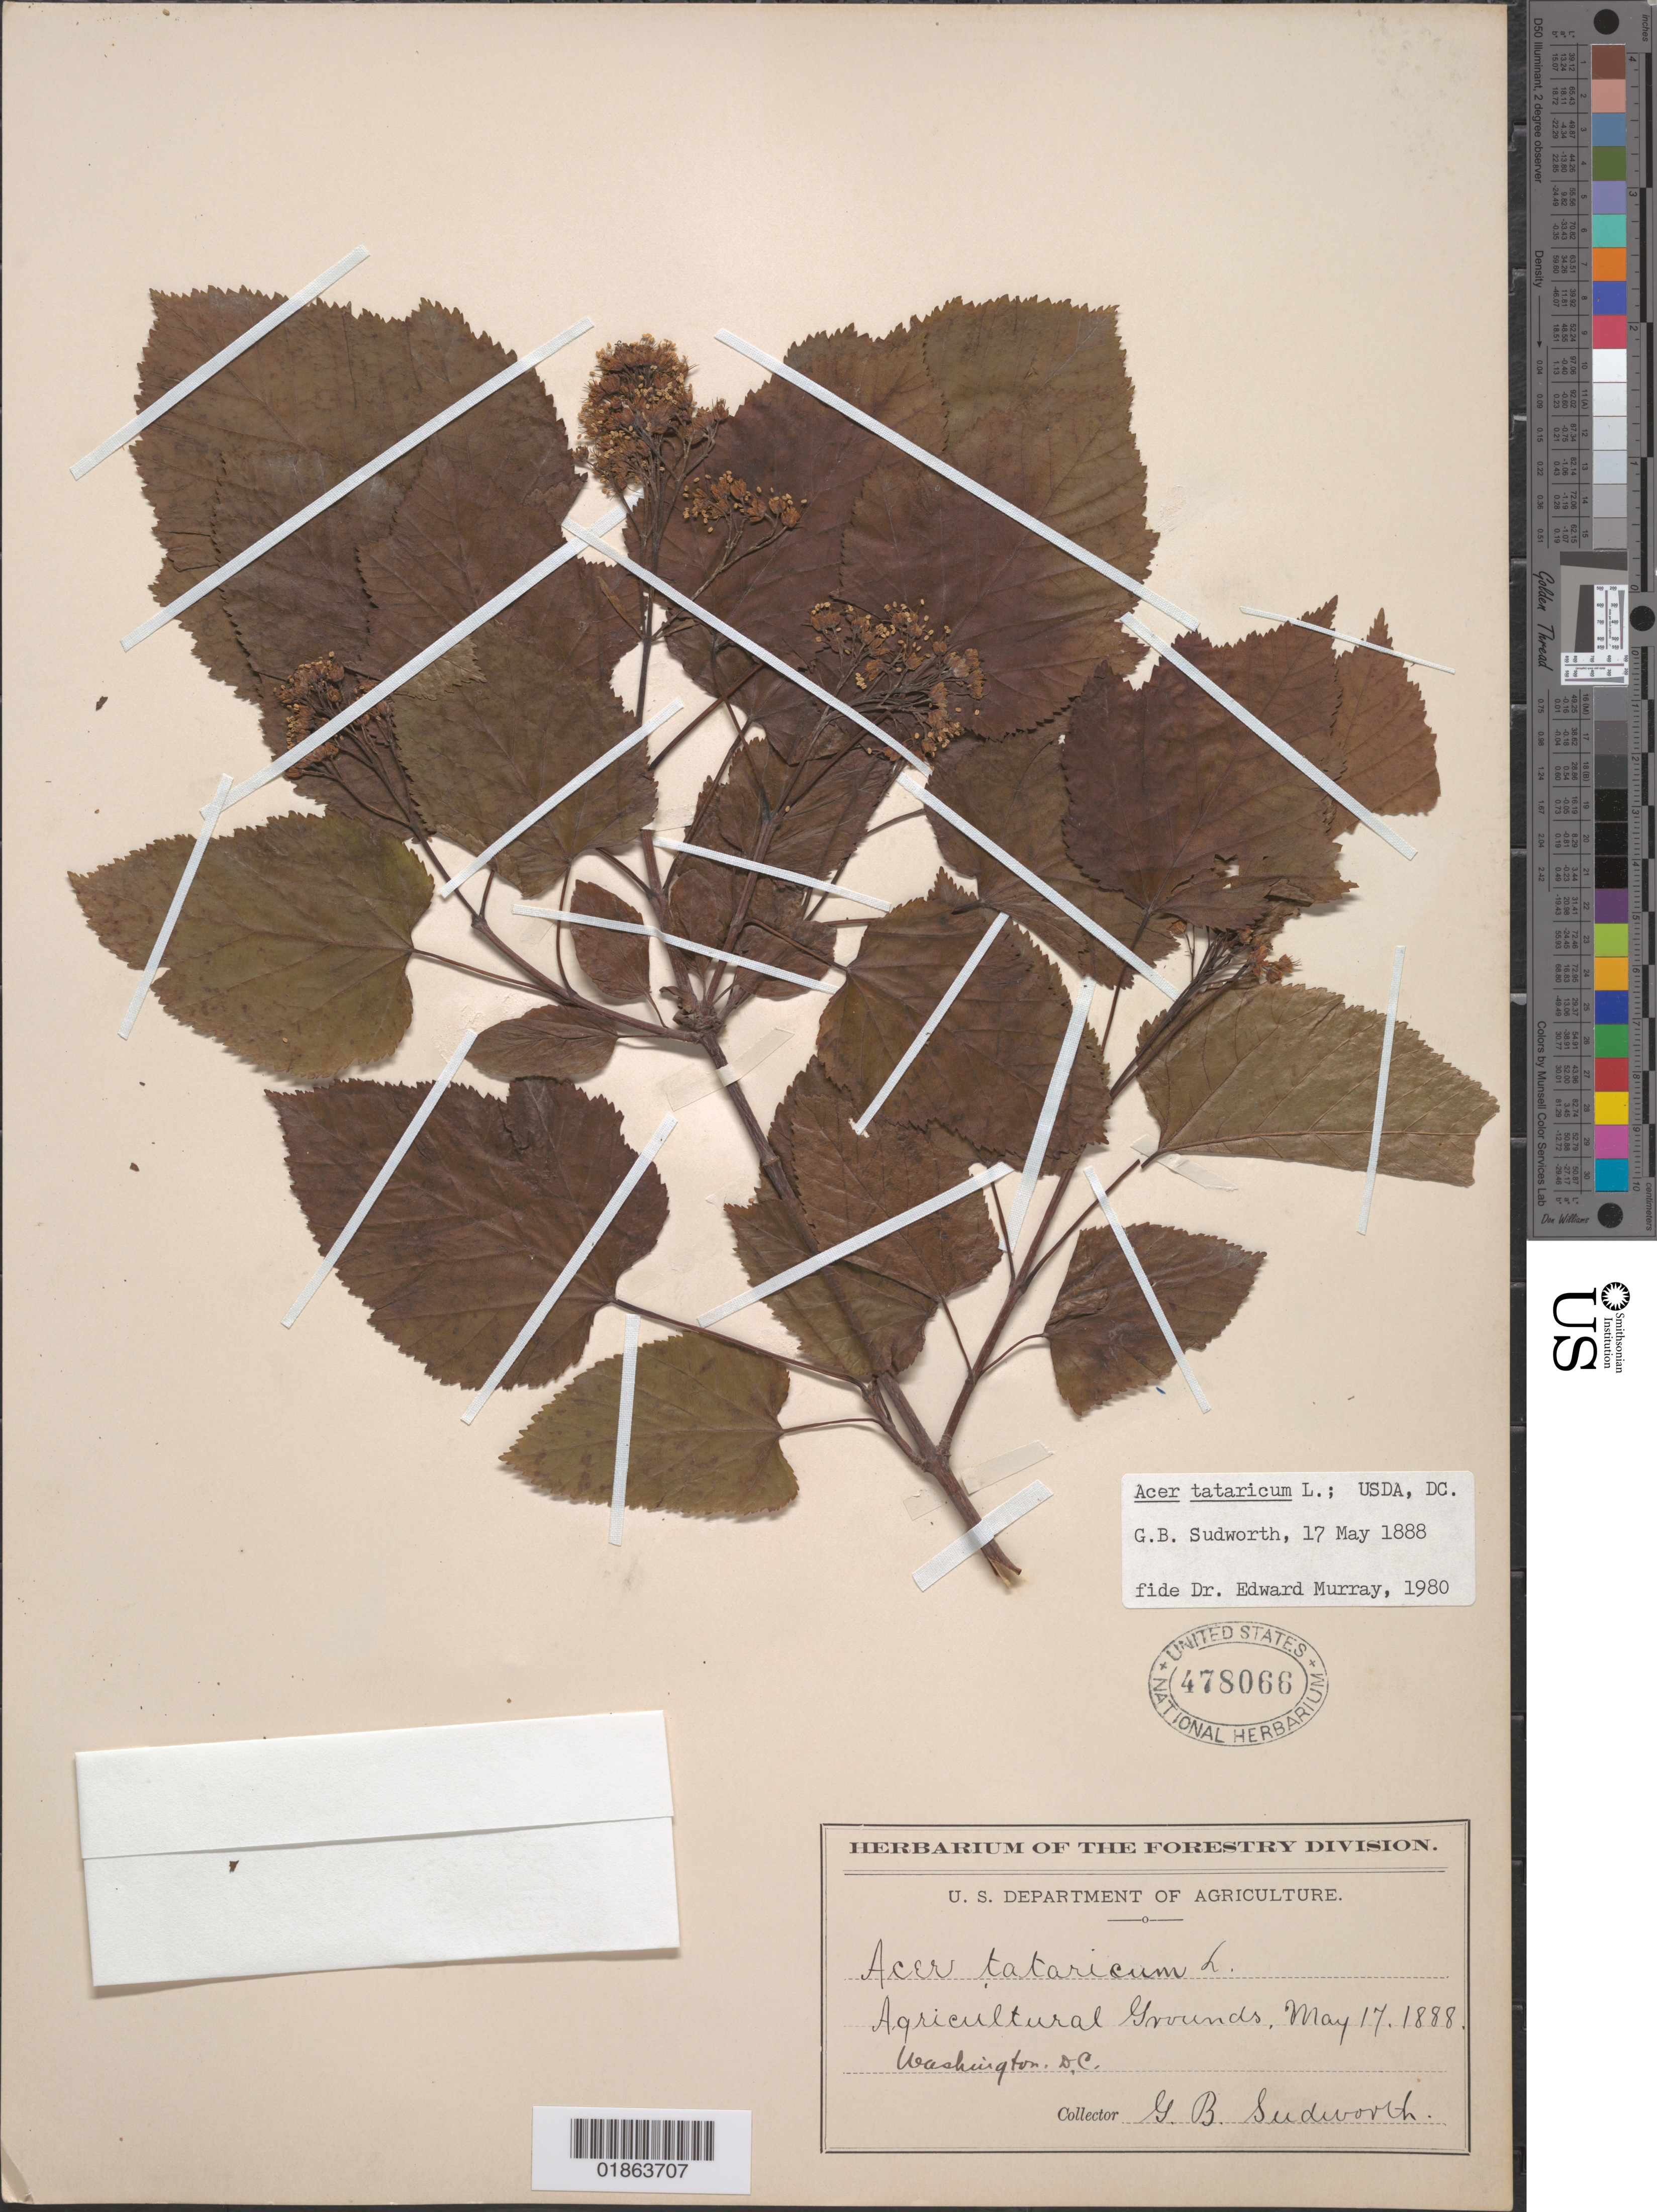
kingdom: Plantae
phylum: Tracheophyta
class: Magnoliopsida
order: Sapindales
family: Sapindaceae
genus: Acer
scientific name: Acer tataricum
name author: L.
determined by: Murray, Edward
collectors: G. B. Sudworth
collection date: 1888-05-17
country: United States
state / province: District of Columbia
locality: Agricultural Grounds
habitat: Cultivated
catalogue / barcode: US 478066